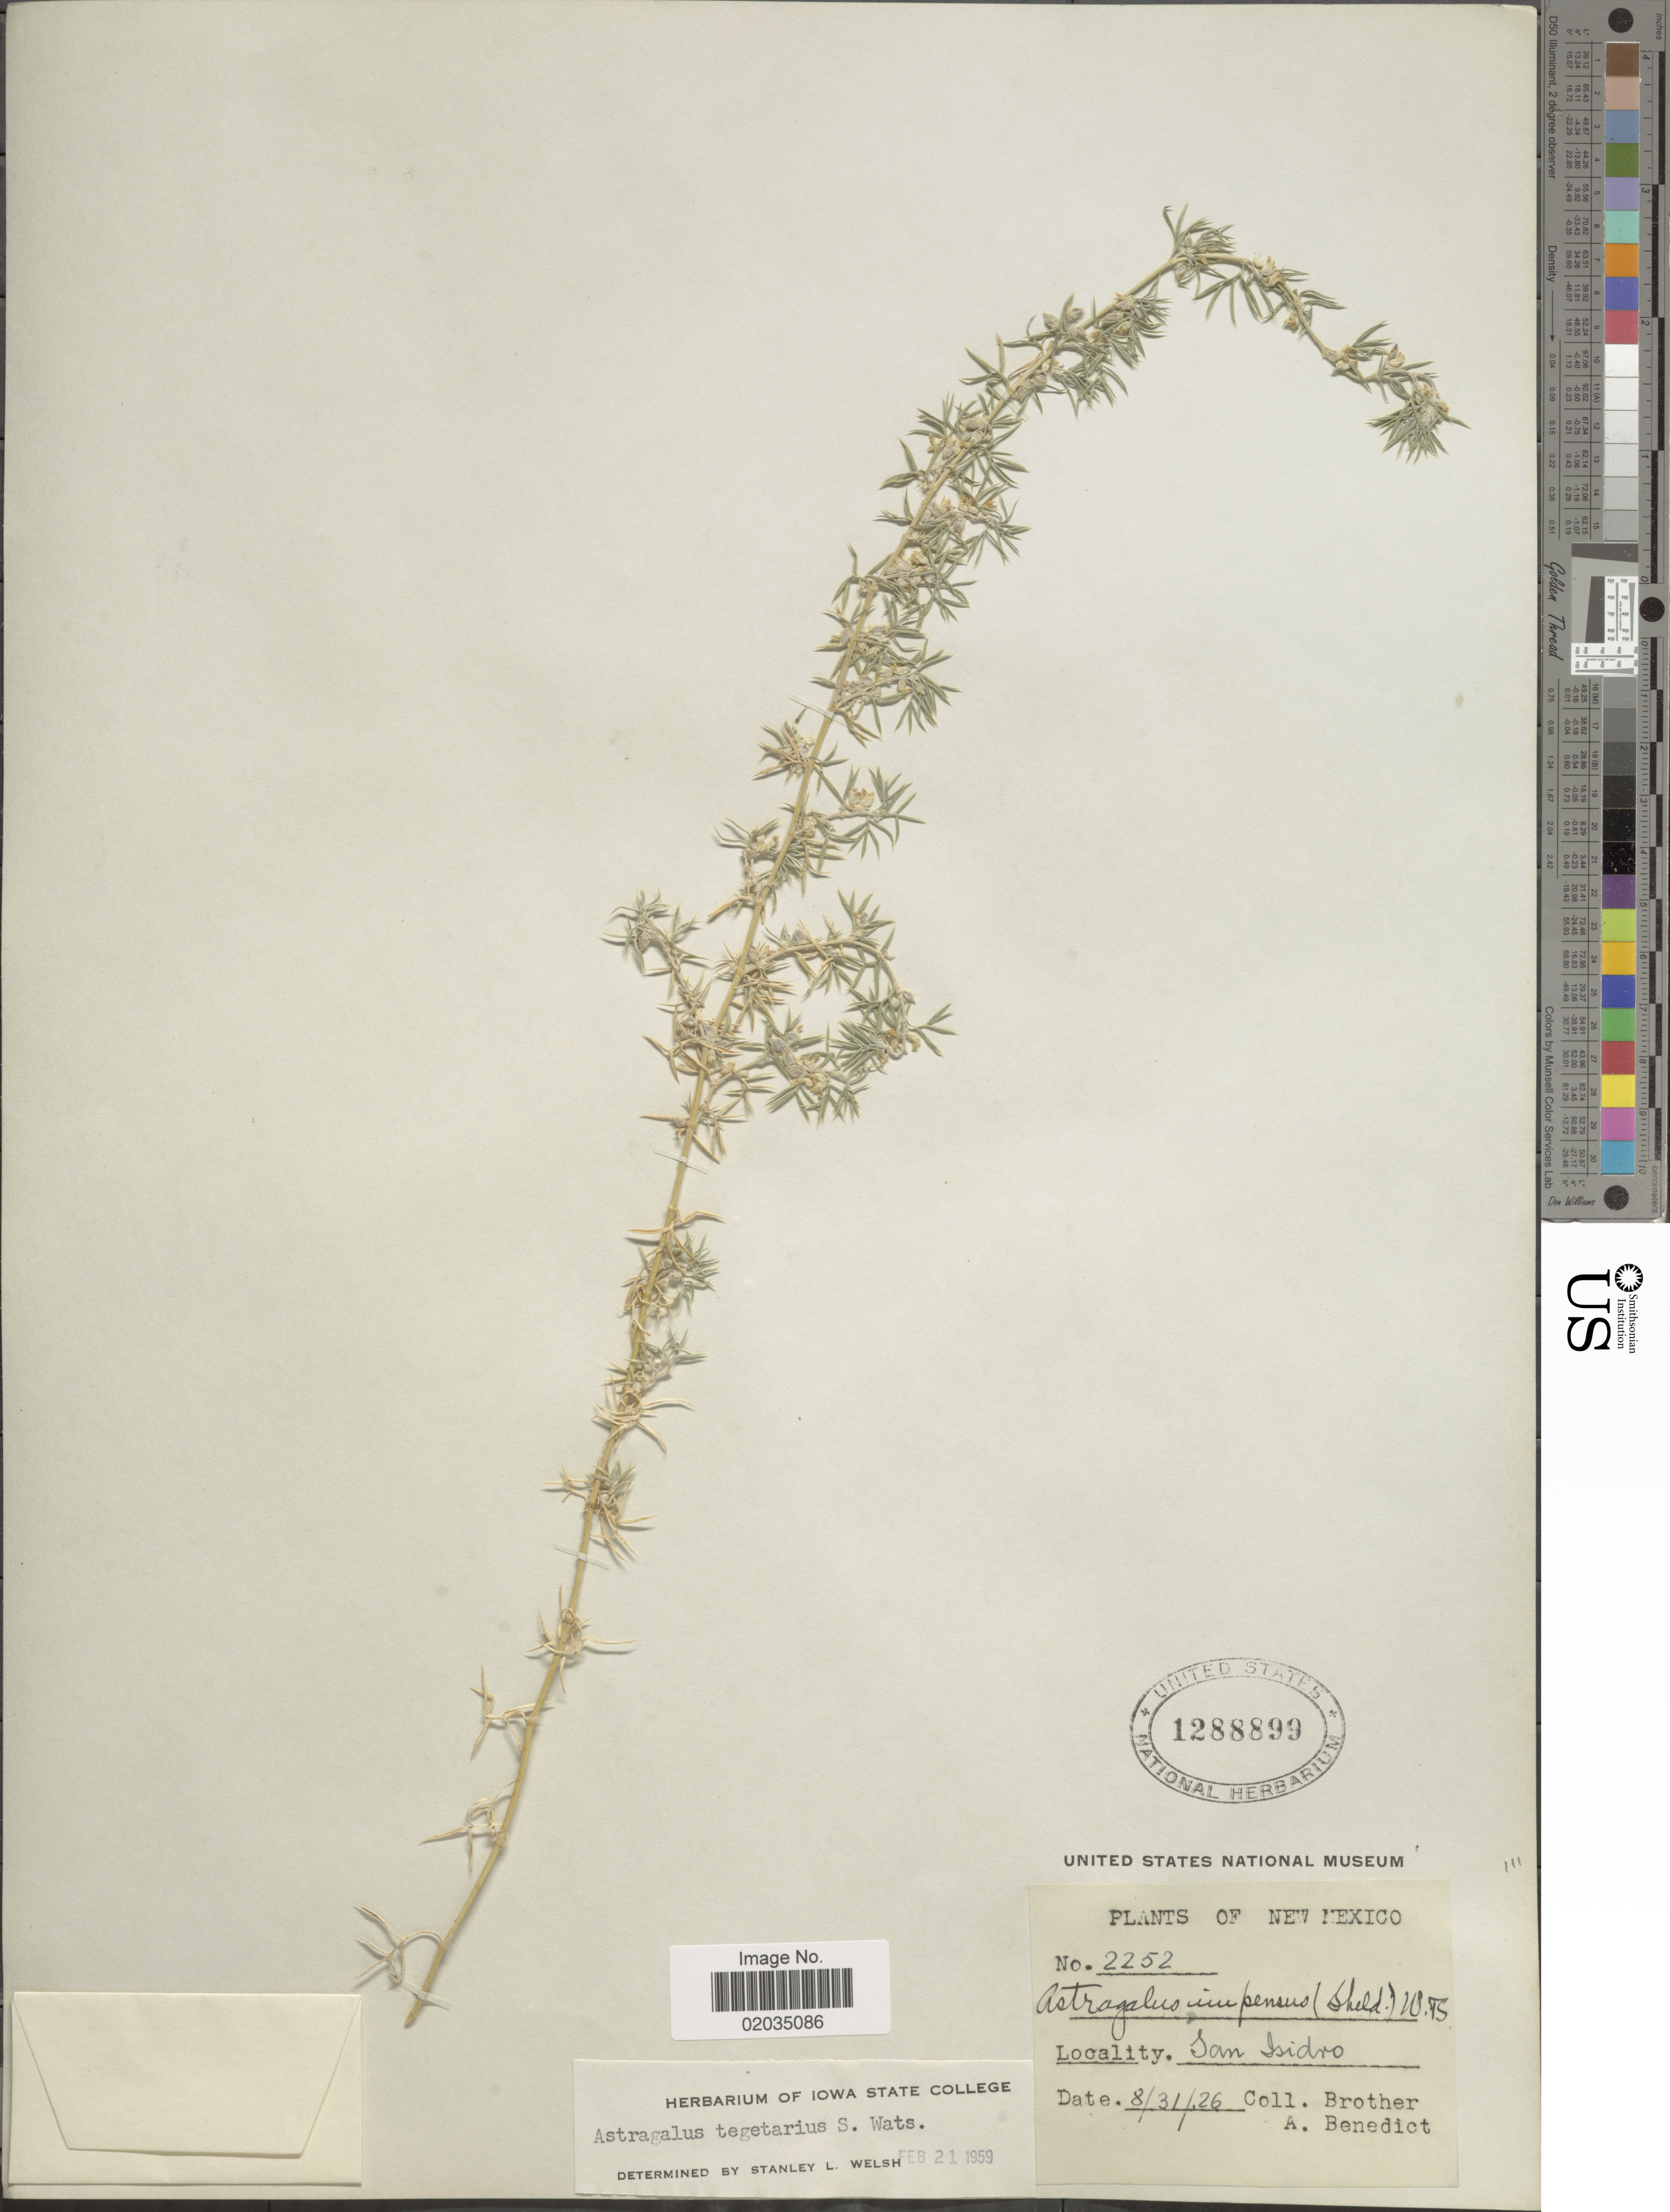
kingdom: Plantae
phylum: Tracheophyta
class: Magnoliopsida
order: Fabales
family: Fabaceae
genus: Astragalus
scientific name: Astragalus tegetarius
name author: S. Watson in C. King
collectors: Bro. A. Benedict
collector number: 2252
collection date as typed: Transcribed d/m/y: 31/8/26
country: United States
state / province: New Mexico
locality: San Isidro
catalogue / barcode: US 1288899